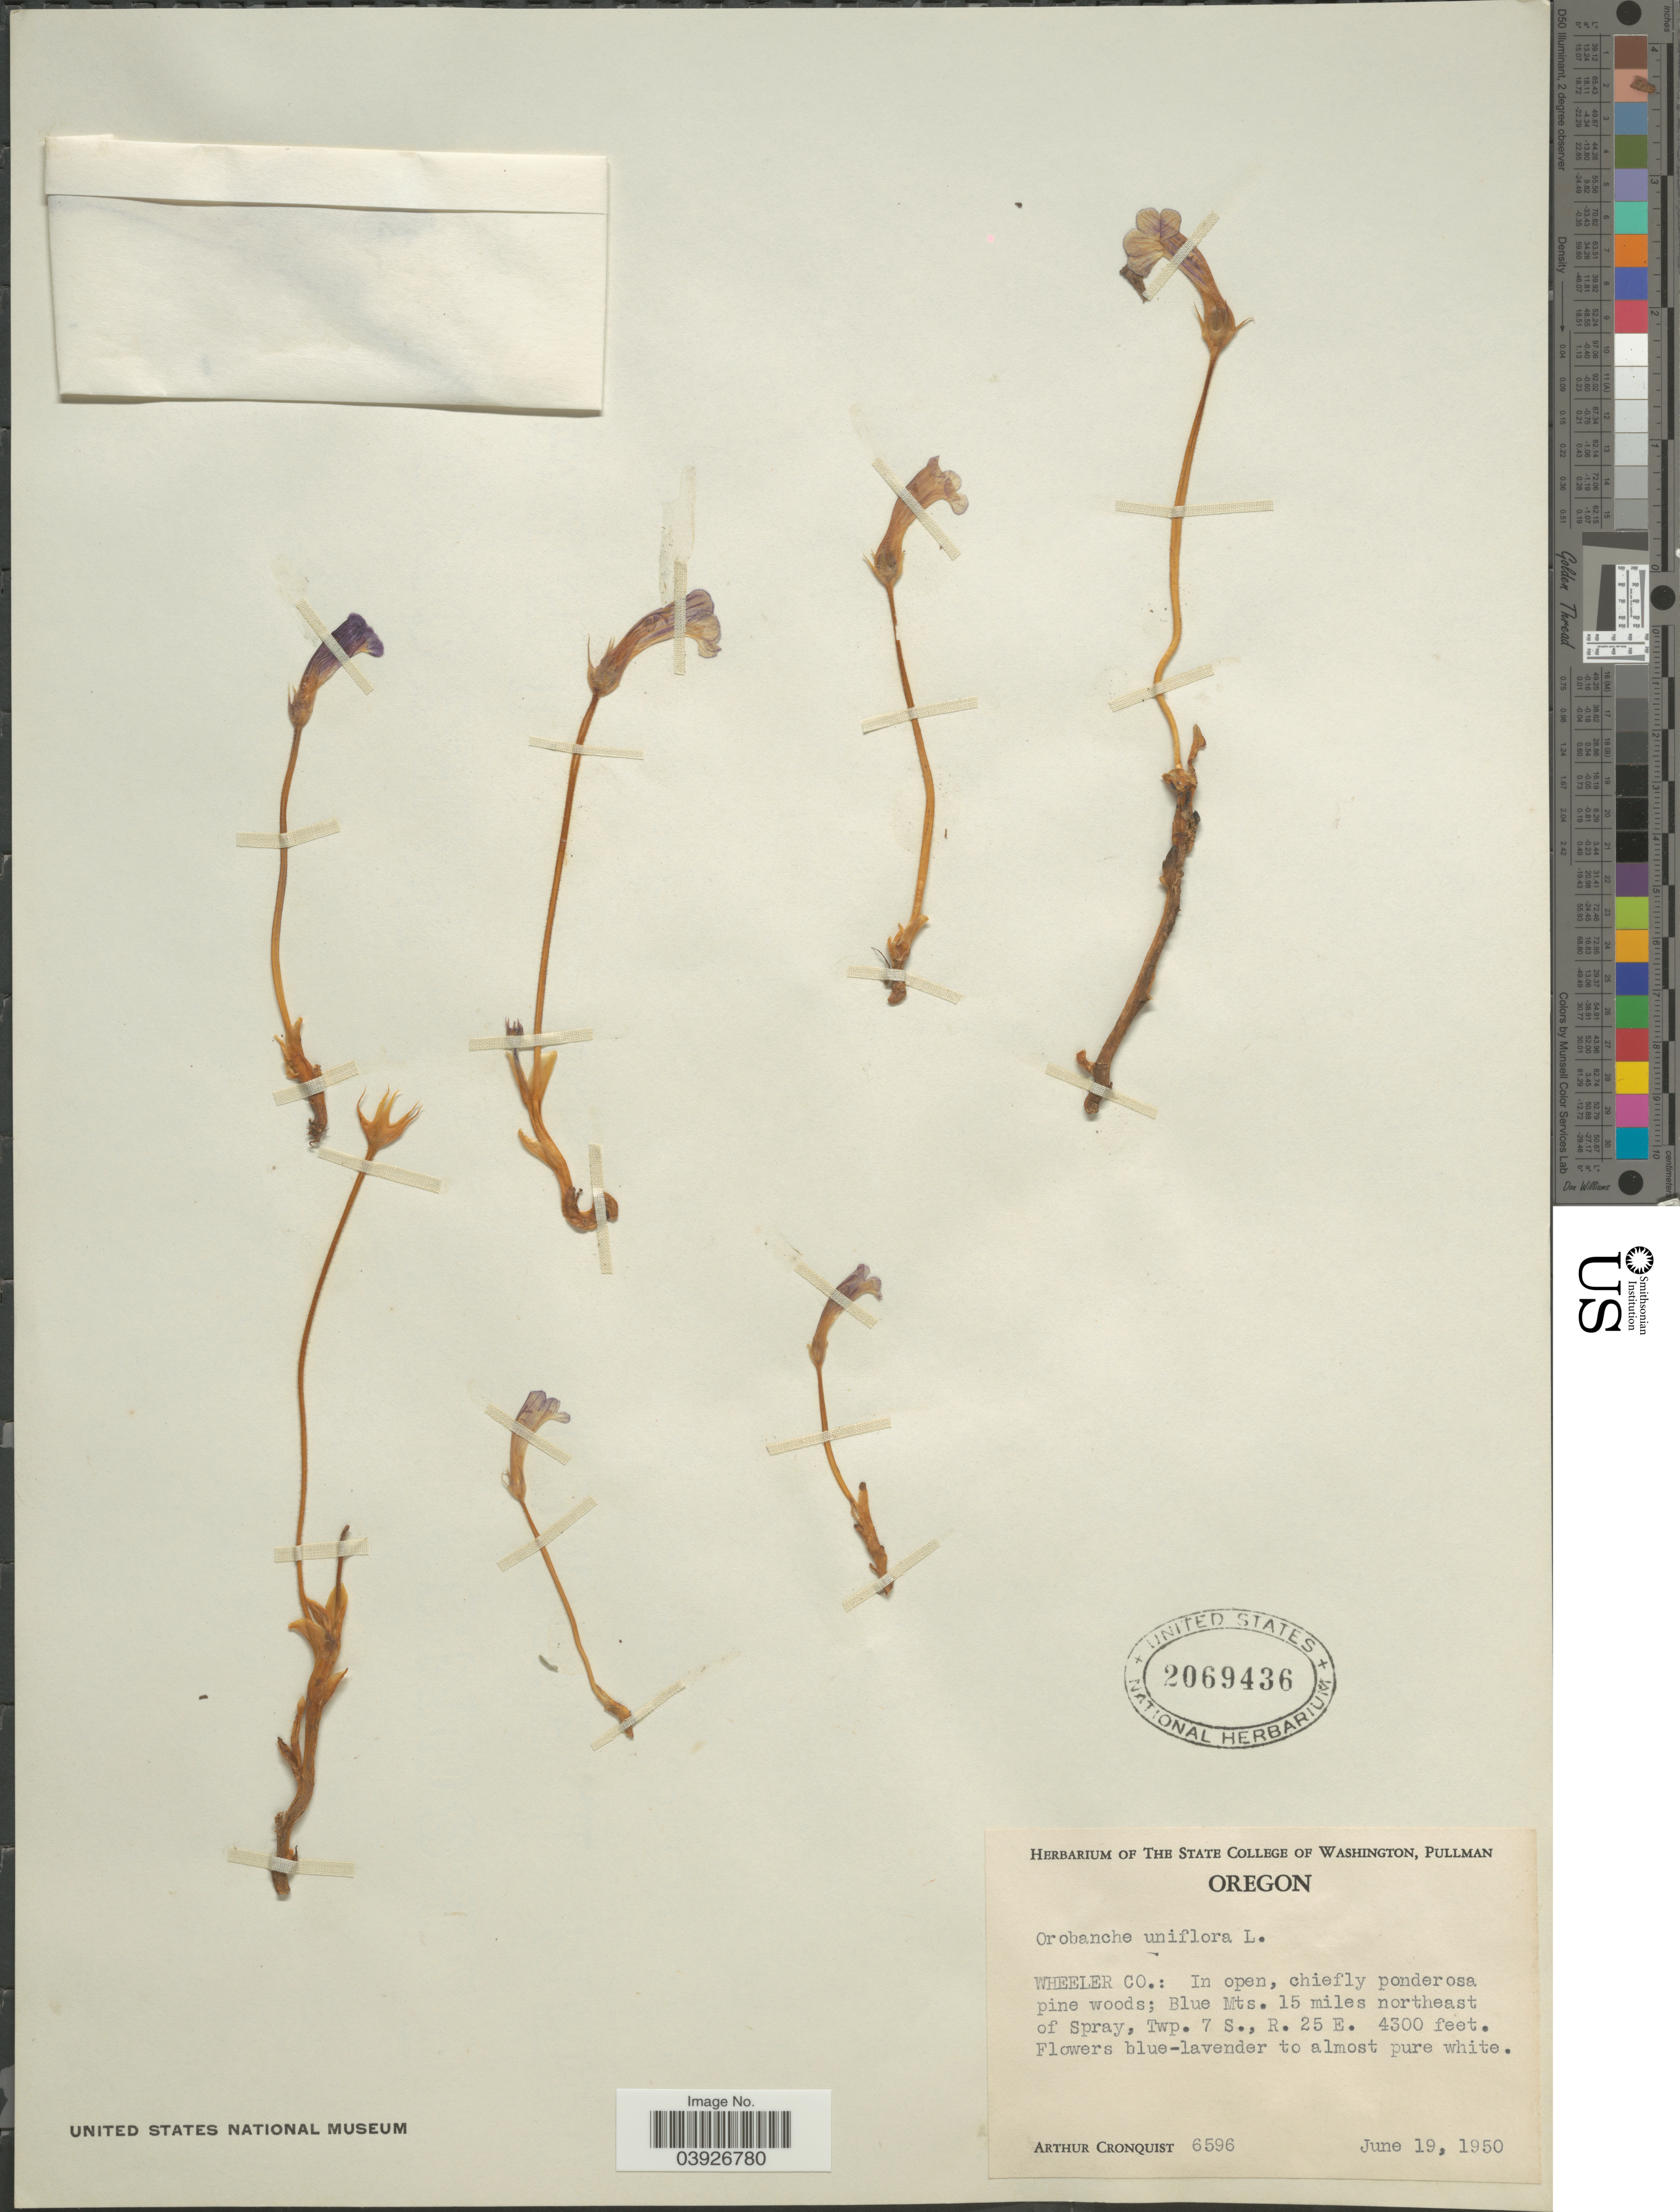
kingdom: Plantae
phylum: Tracheophyta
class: Magnoliopsida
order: Lamiales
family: Orobanchaceae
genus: Aphyllon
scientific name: Aphyllon uniflorum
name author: A. Gray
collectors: A. J. Cronquist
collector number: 6596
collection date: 1950-06-19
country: United States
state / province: Oregon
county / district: Wheeler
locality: Wheeler Co.: In open, chiefly ponderosa pine woods; Blue Mts. 15 miles northeast of Spray, Twp. 7 S., R. 25 E.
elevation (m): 1311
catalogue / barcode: US 2069436